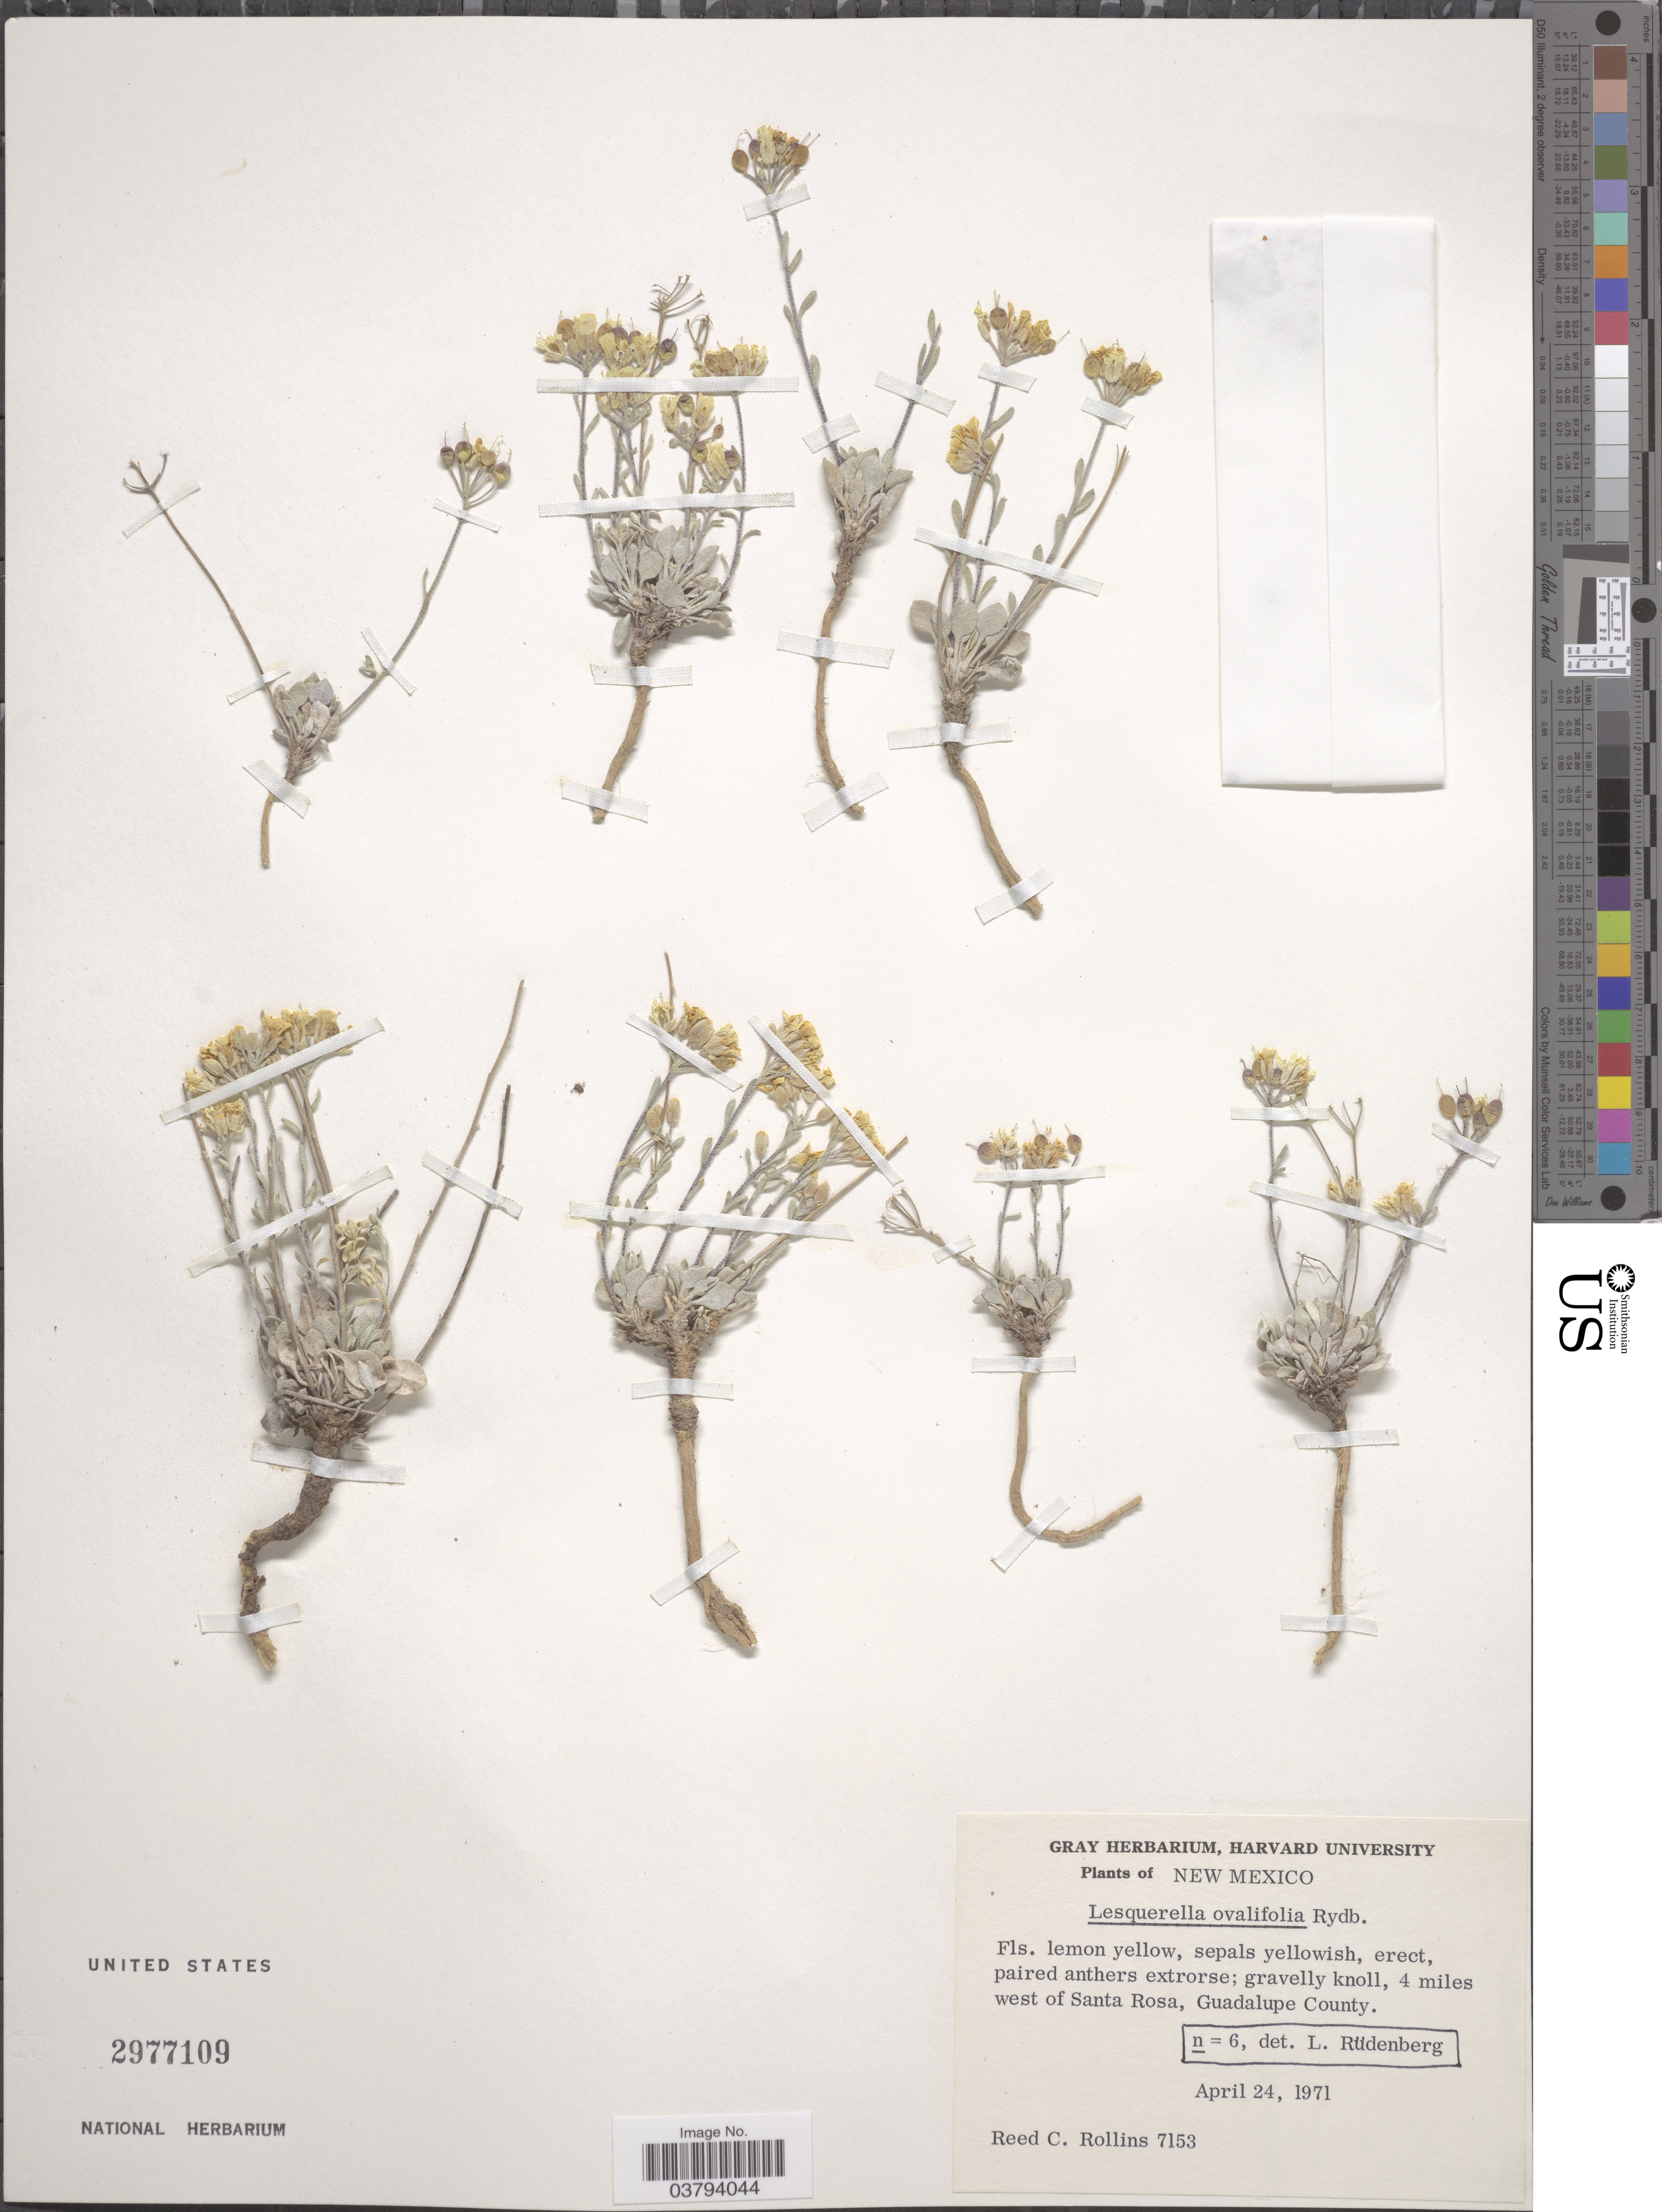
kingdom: Plantae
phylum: Tracheophyta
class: Magnoliopsida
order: Brassicales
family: Brassicaceae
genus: Lesquerella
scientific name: Lesquerella ovalifolia subsp. ovalifolia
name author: Rydb. ex Britton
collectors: R. C. Rollins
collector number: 7153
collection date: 1971-04-24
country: United States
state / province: New Mexico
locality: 4 miles west of Santa Rosa, Guadalupe County.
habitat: gravelly knoll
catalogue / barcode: US 2977109